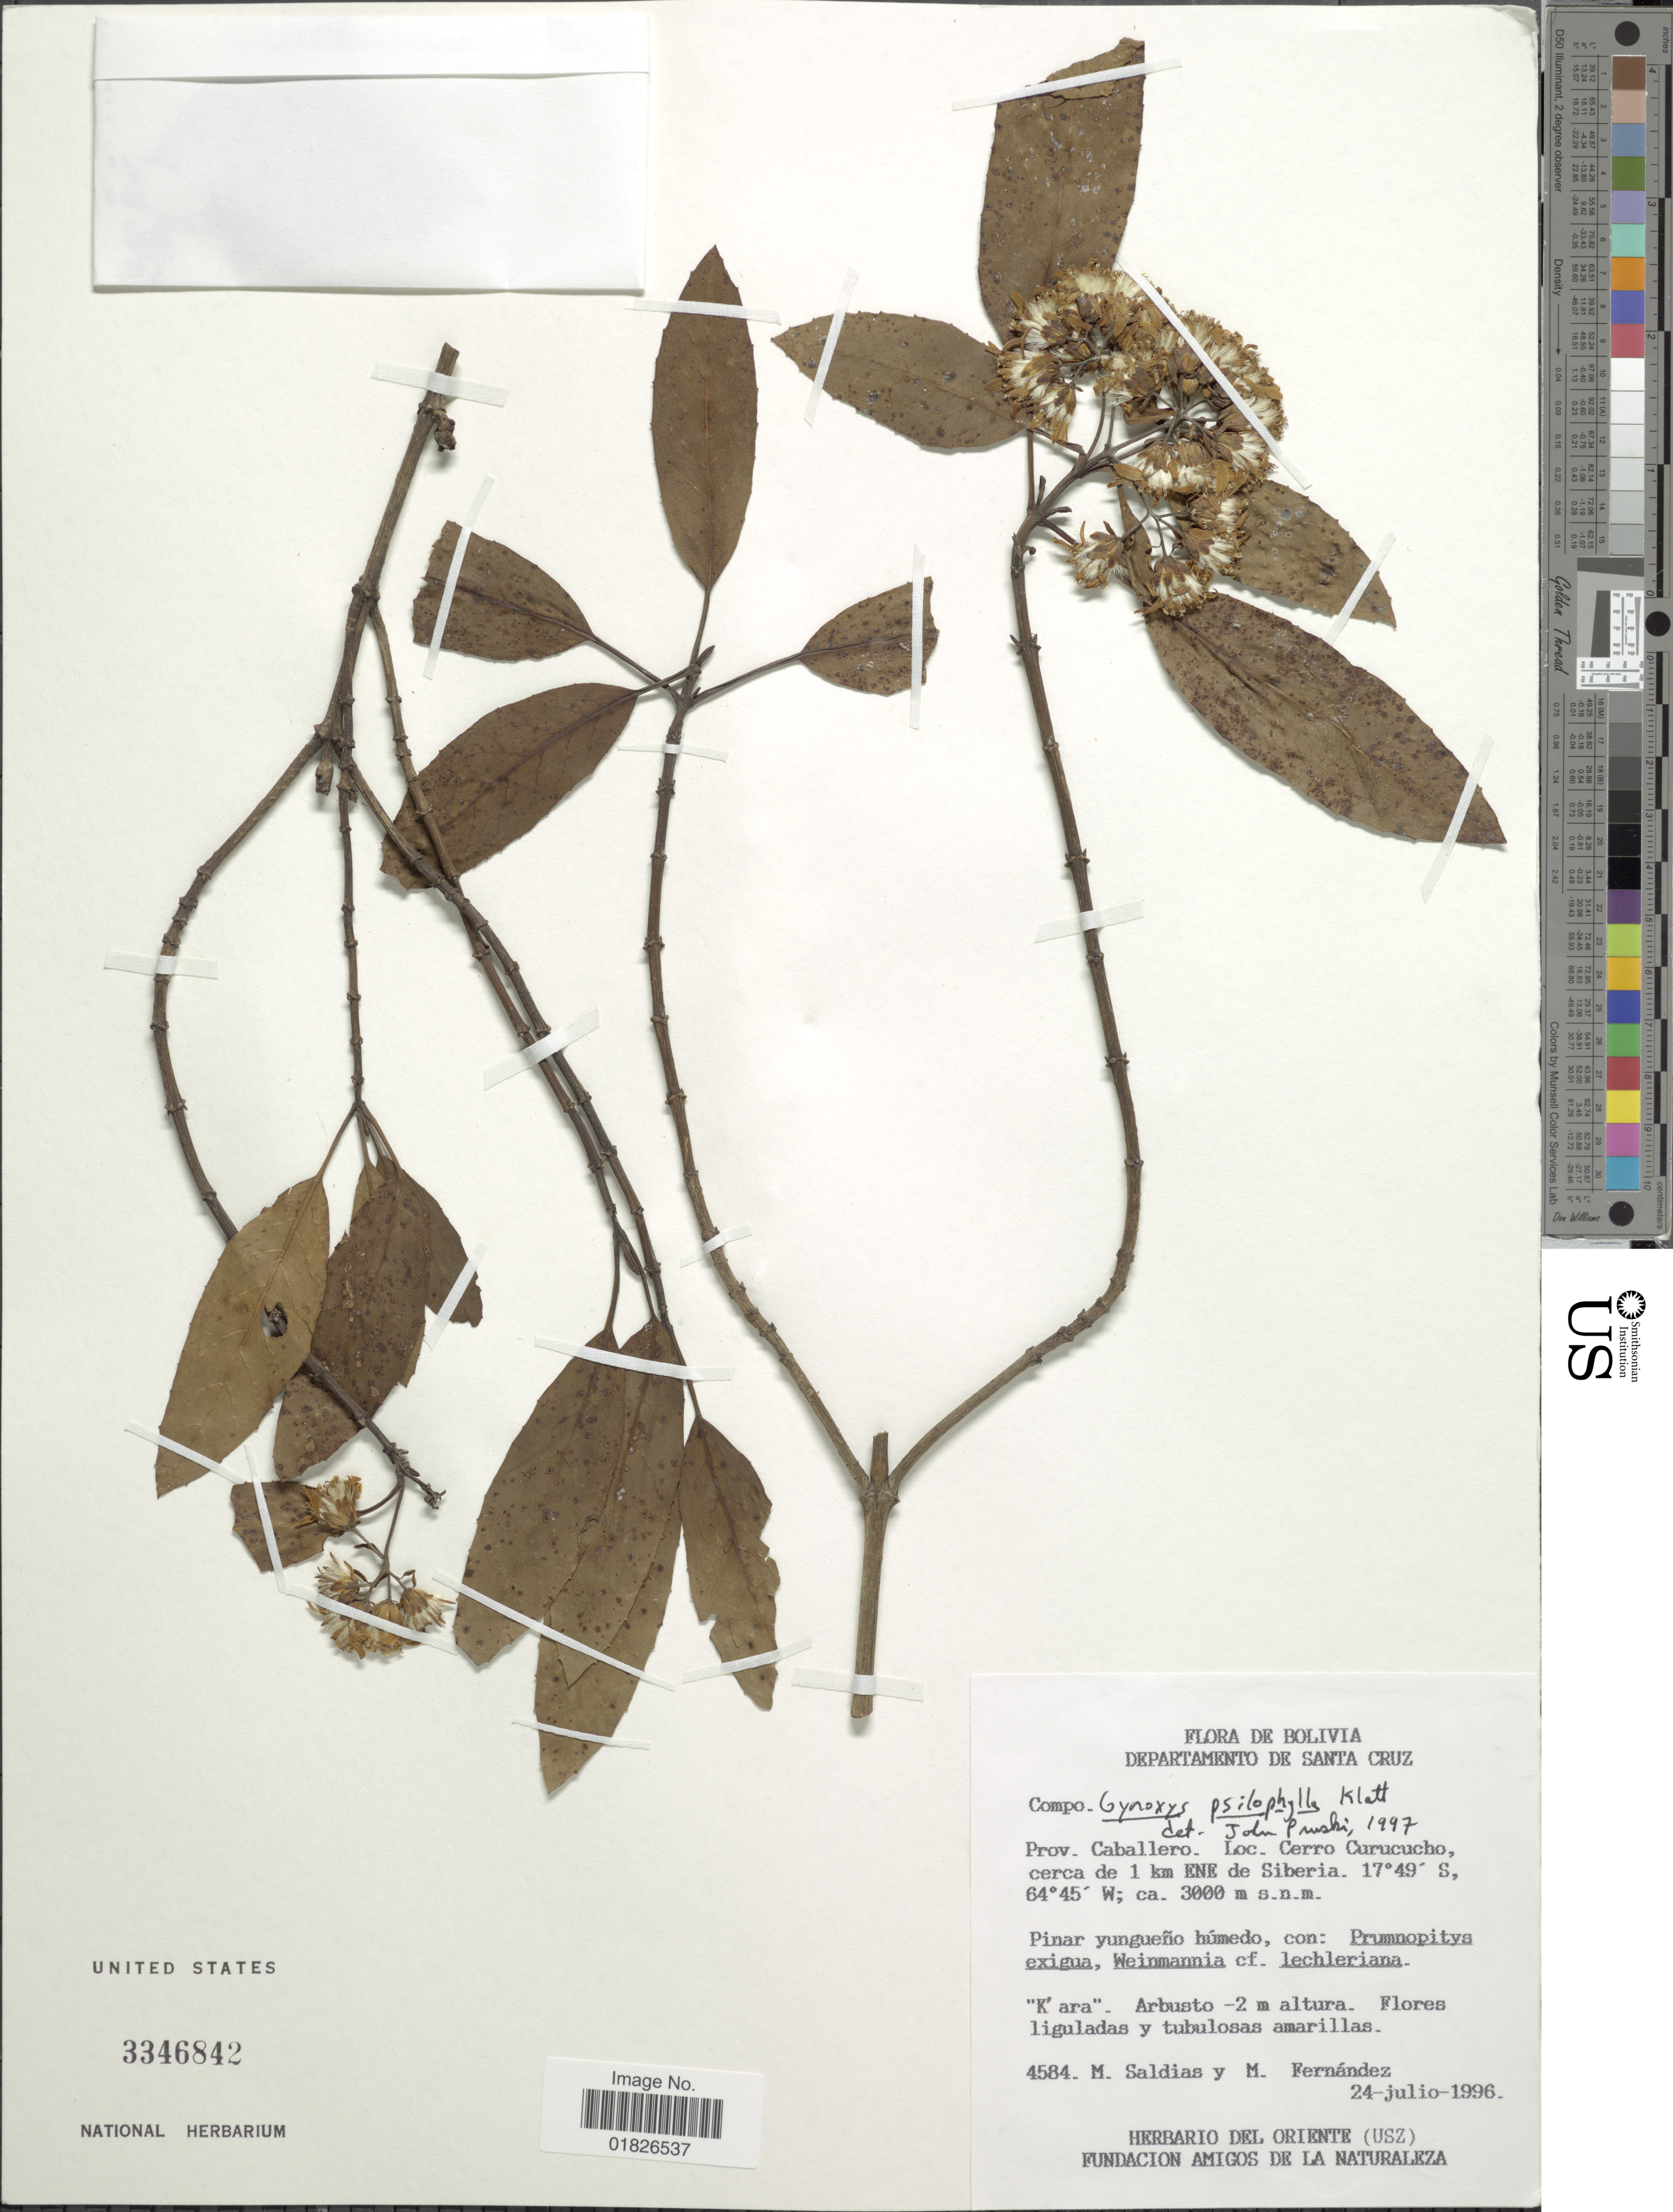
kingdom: Plantae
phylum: Tracheophyta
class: Magnoliopsida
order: Asterales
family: Asteraceae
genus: Gynoxys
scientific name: Gynoxys psilophylla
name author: Klatt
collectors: M. Saldias & M. Fernández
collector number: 4584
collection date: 1996-07-24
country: Bolivia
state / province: Santa Cruz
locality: Prov. Caballero, Cerro Curucucho, cerca de 1 km ENE de Siberia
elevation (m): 3000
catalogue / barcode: US 3346842